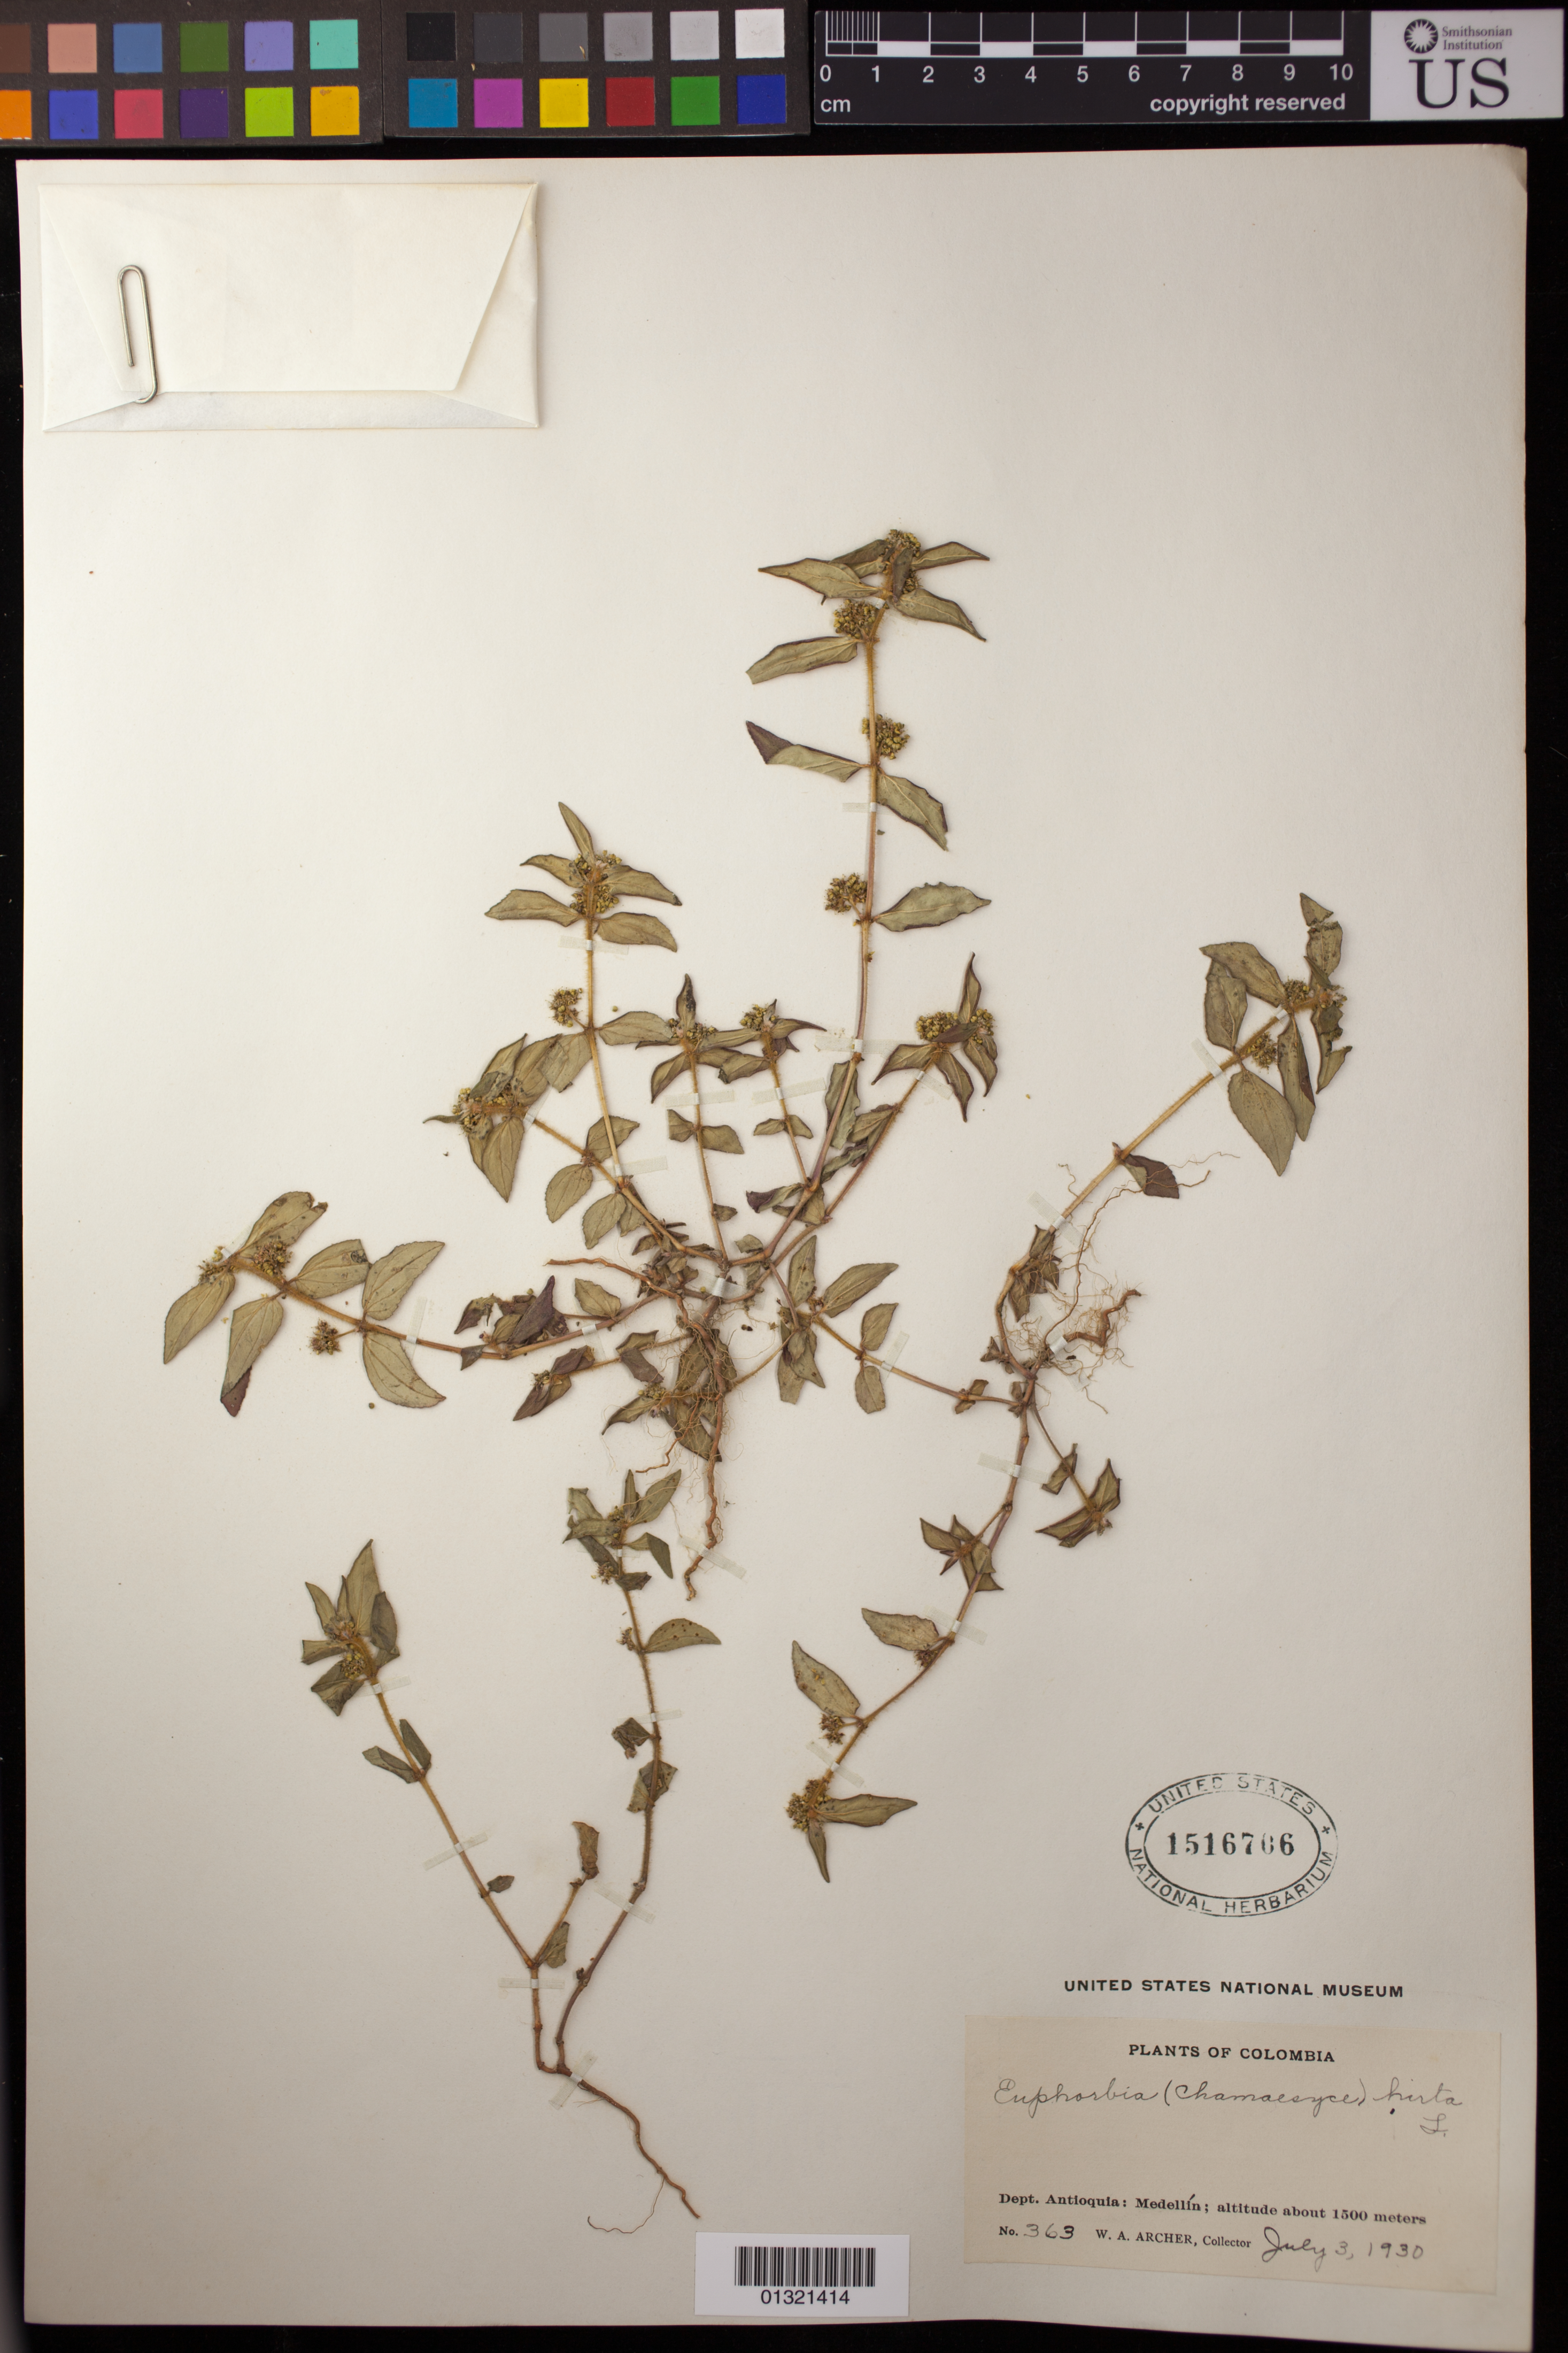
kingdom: Plantae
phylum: Tracheophyta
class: Magnoliopsida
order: Malpighiales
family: Euphorbiaceae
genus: Euphorbia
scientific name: Euphorbia hirta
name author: L.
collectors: W. A. Archer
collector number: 363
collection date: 1930-07-03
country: Colombia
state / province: Antioquia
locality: Medellín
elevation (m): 1500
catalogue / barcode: US 1516766